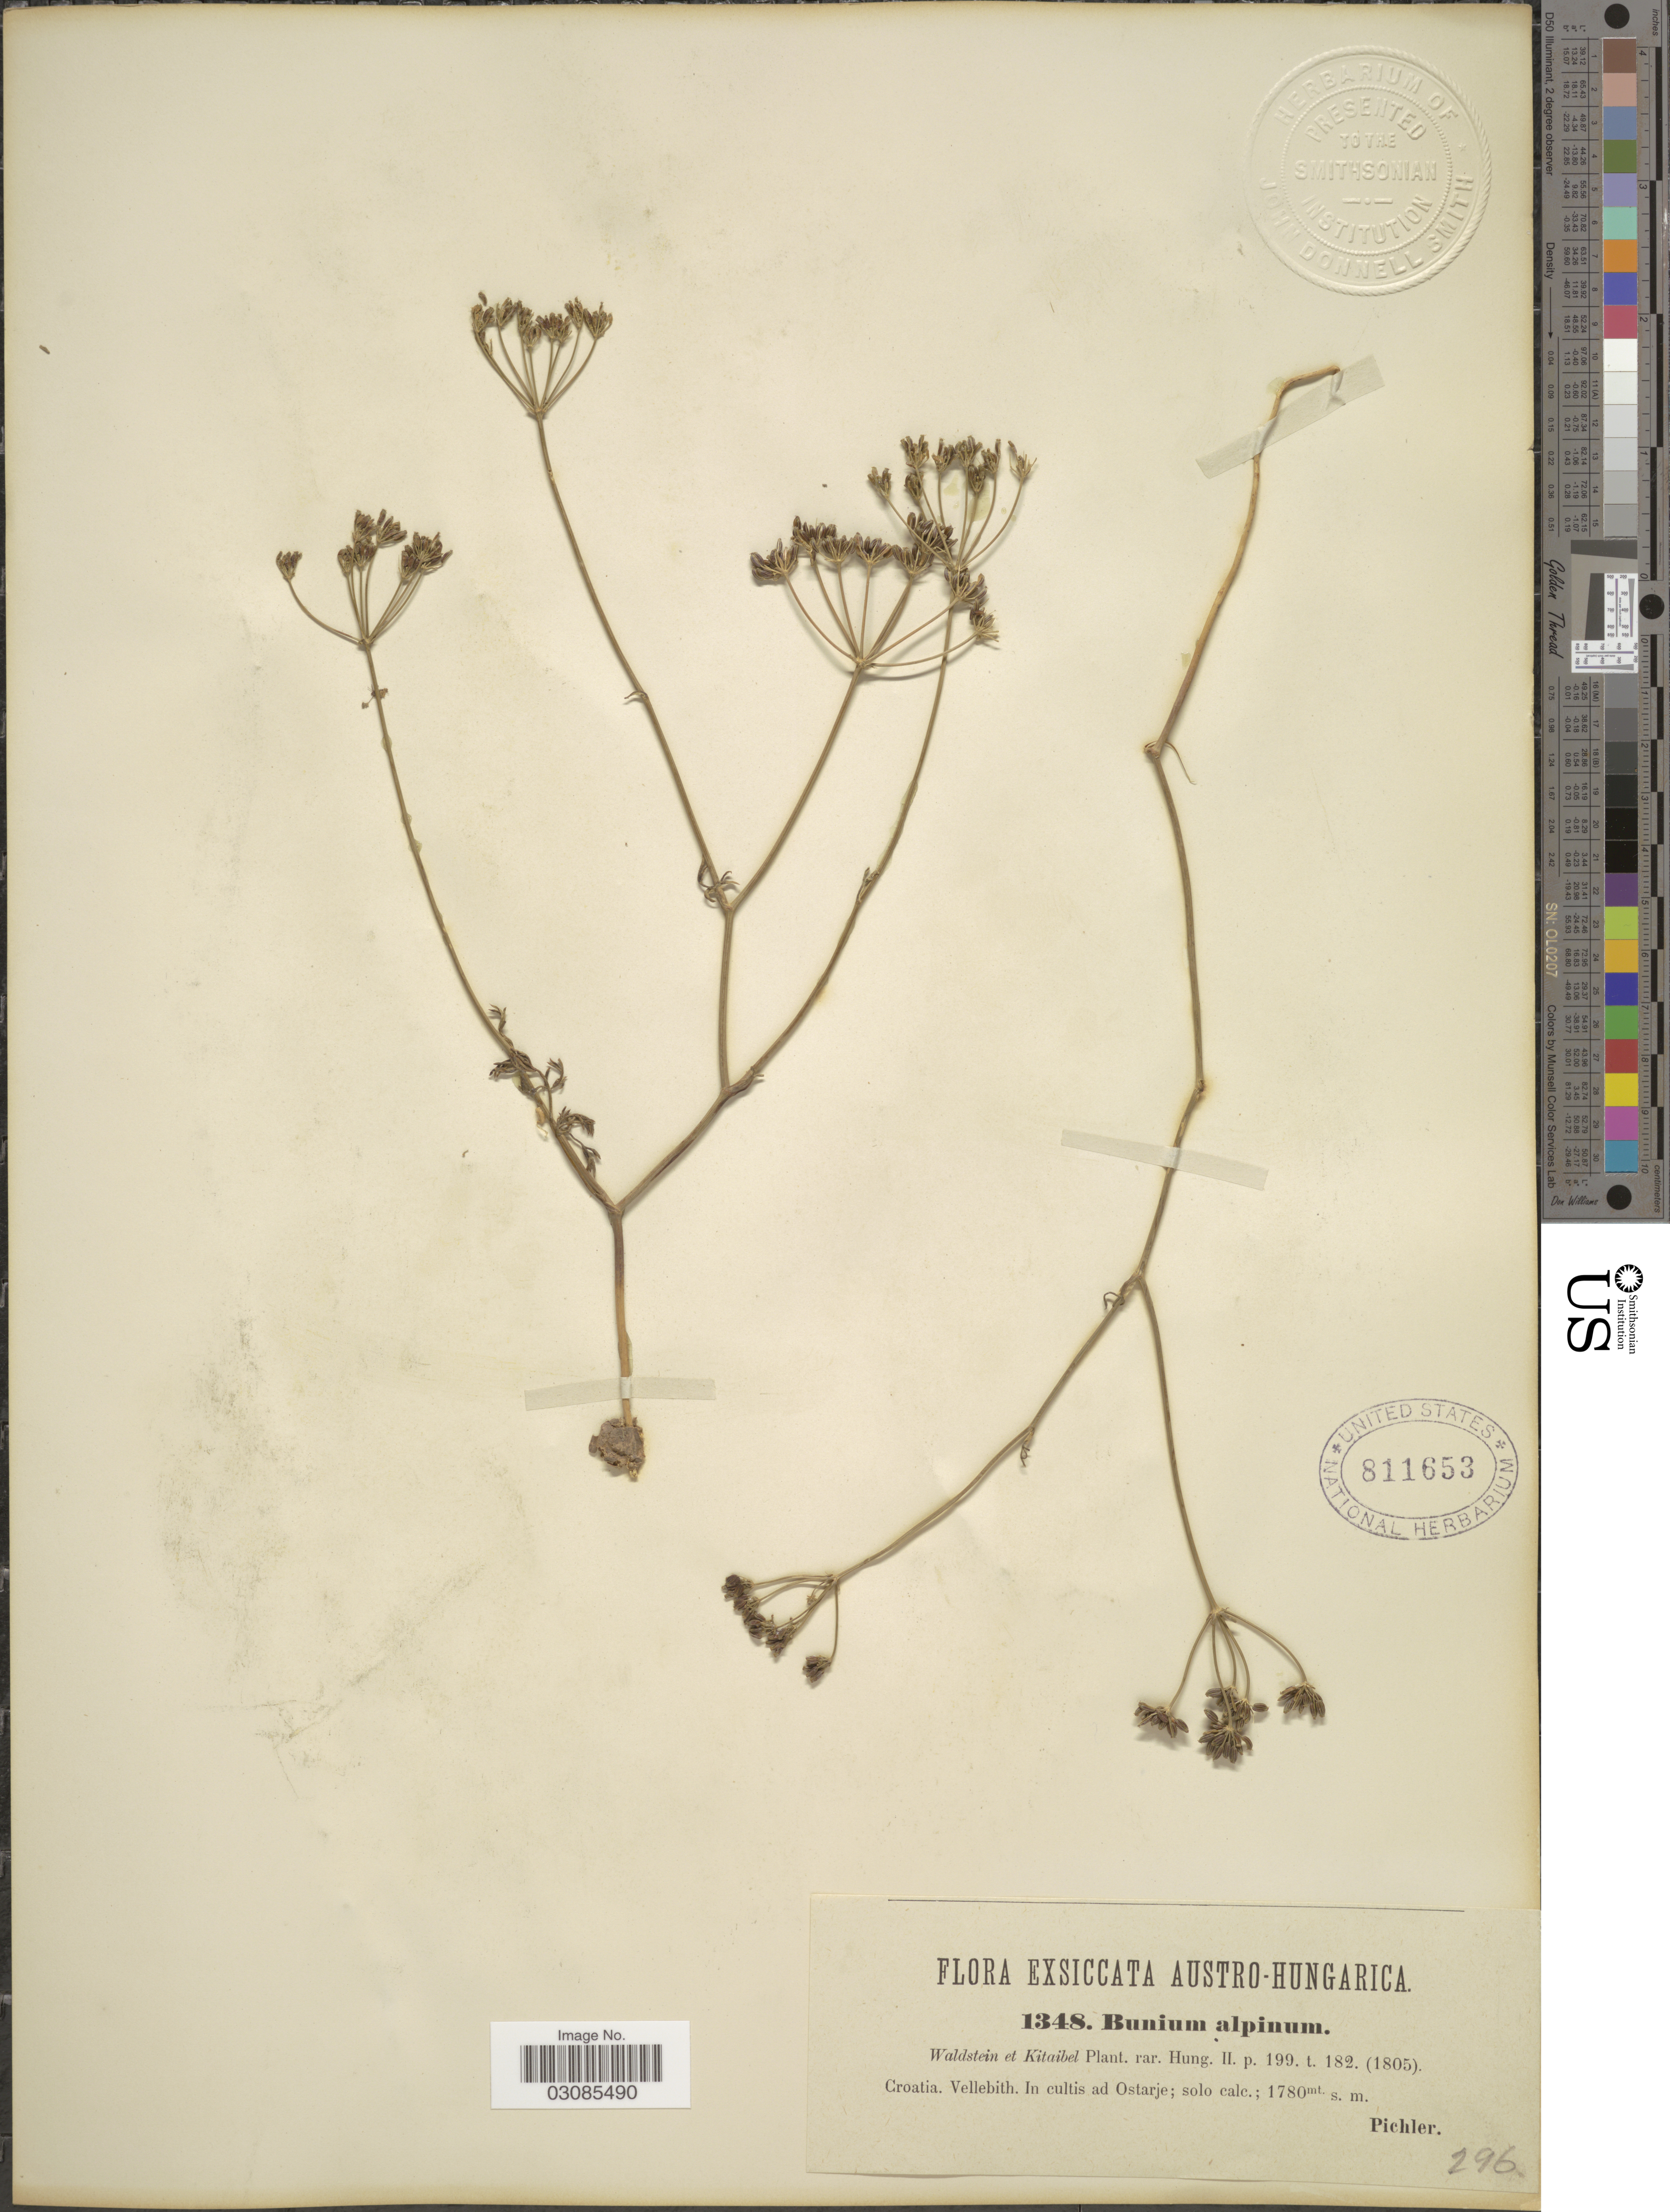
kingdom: Plantae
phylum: Tracheophyta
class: Magnoliopsida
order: Apiales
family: Apiaceae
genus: Bunium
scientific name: Bunium alpinum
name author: Waldst. & Kit.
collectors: Pichler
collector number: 1348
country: Croatia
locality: Vellebith. Ad Ostarje.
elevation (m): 1780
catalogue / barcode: US 811653